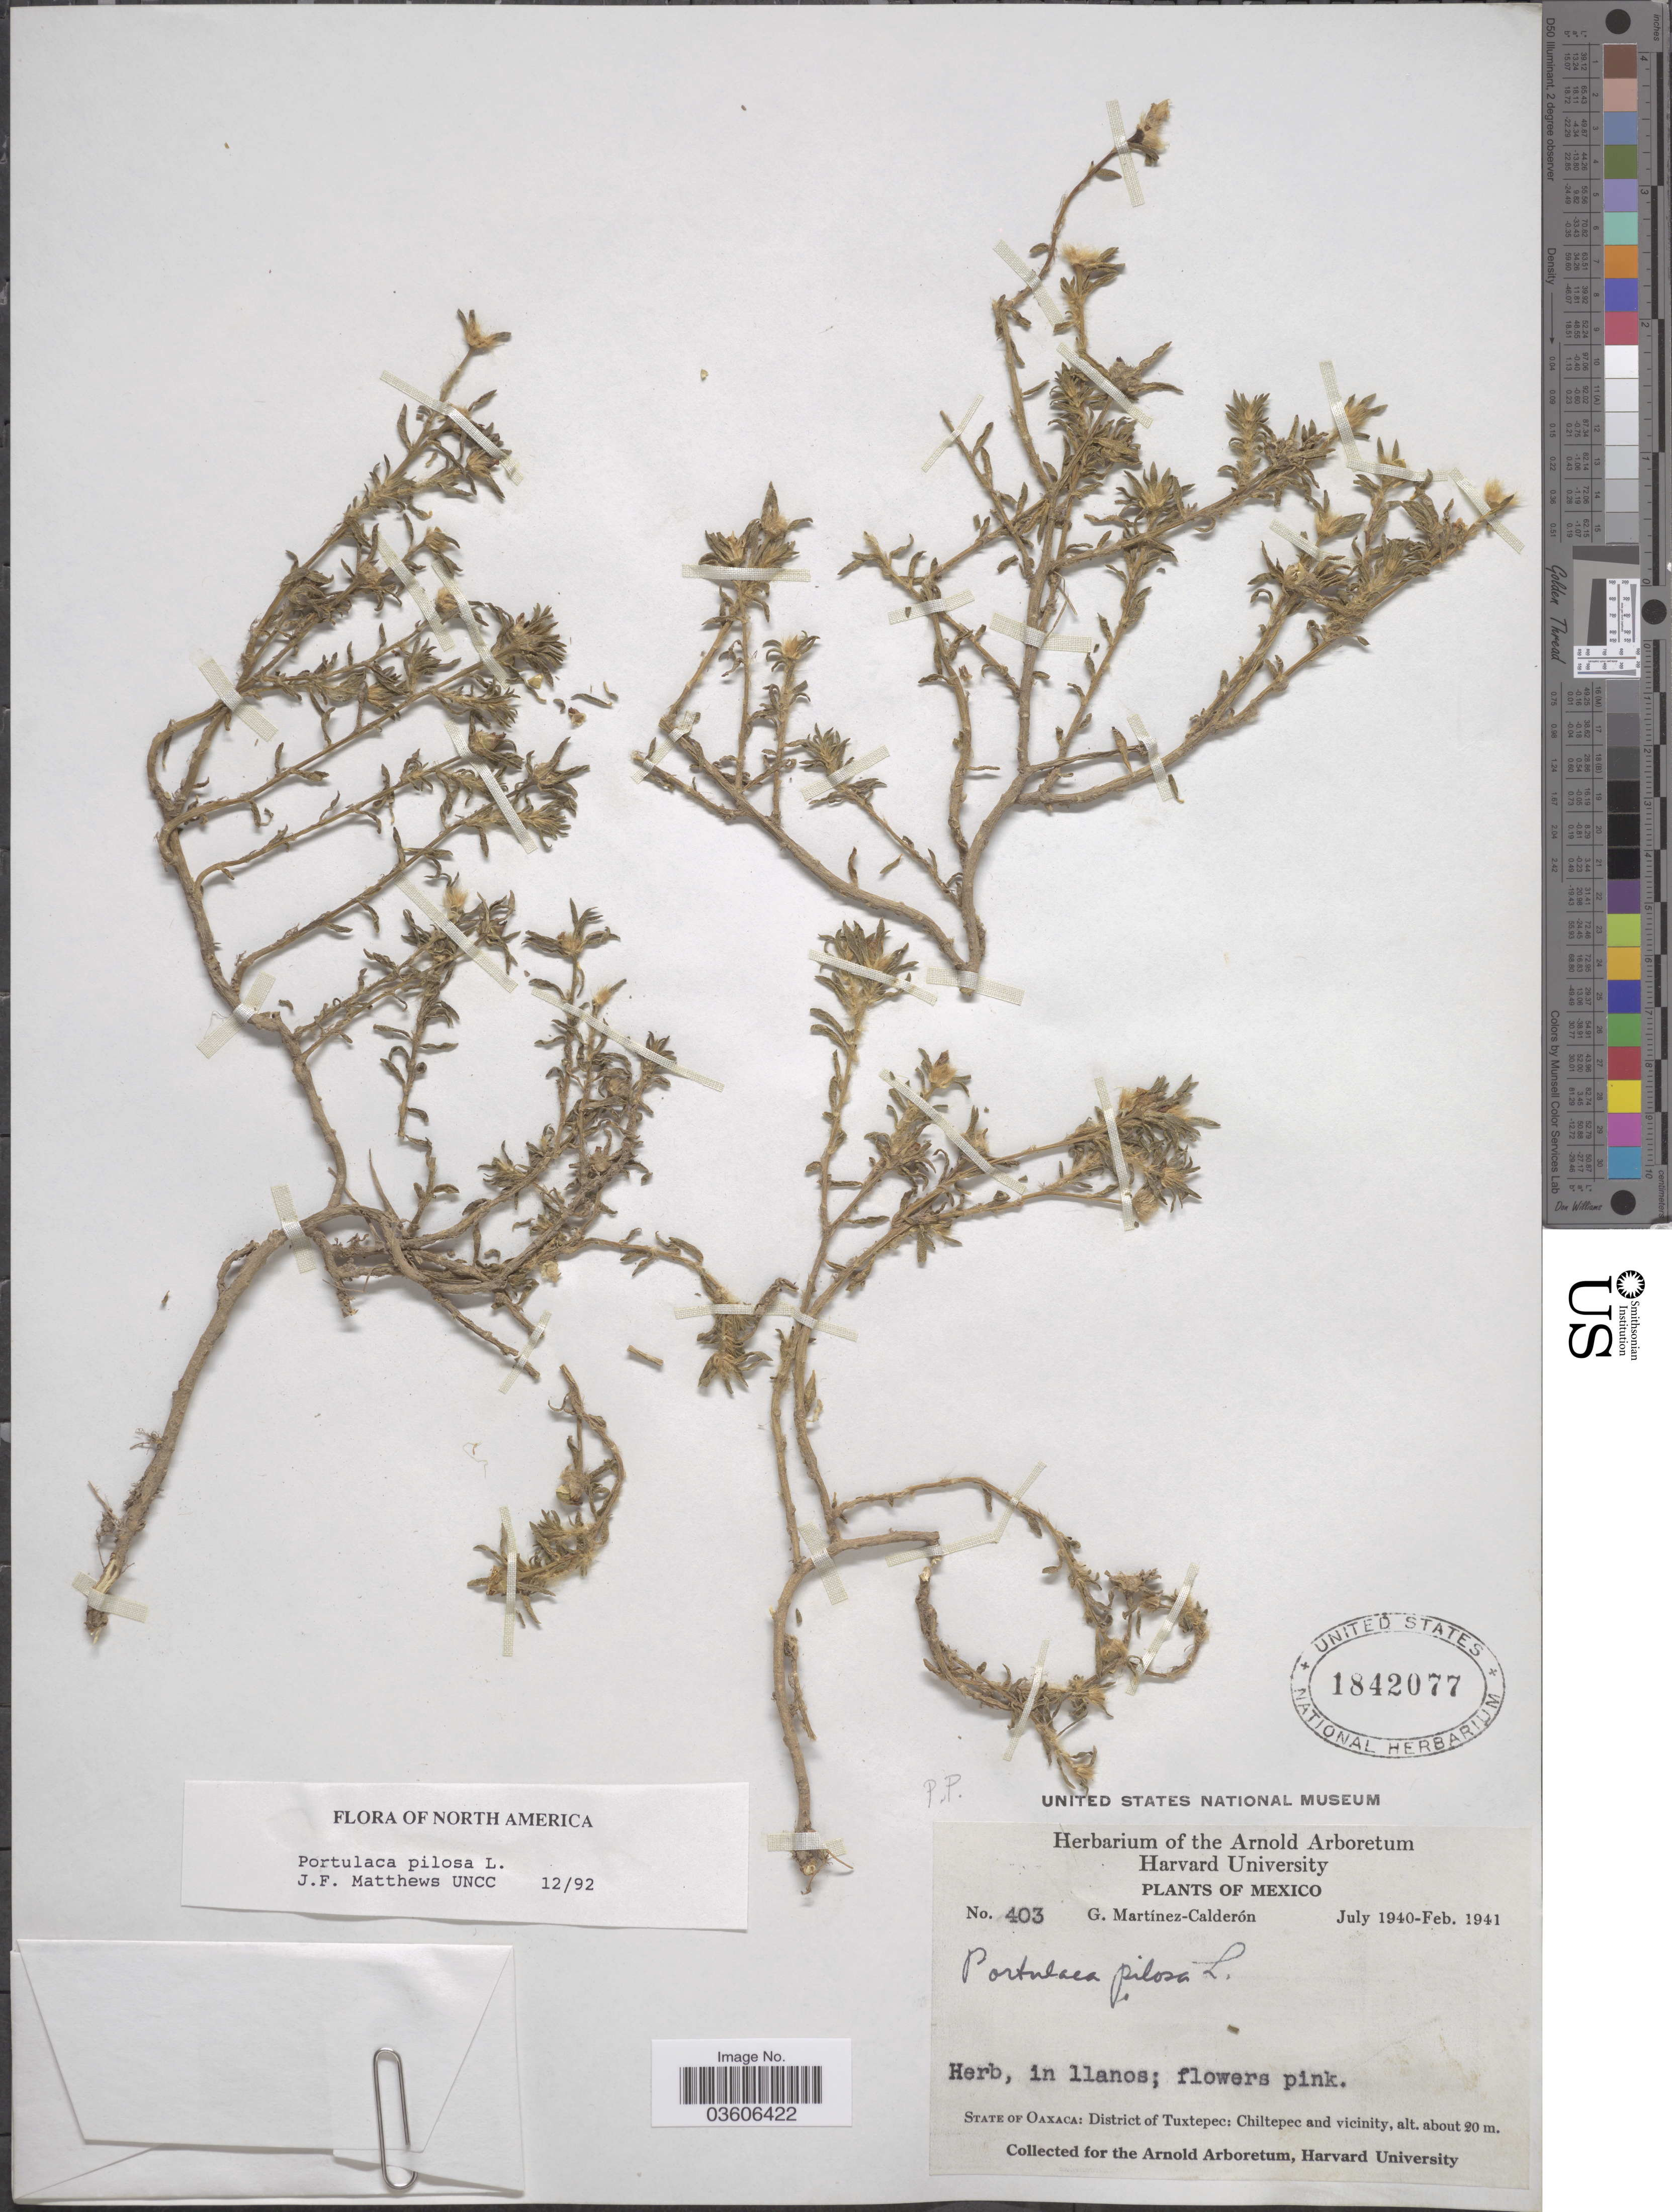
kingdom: Plantae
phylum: Tracheophyta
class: Magnoliopsida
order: Caryophyllales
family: Portulacaceae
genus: Portulaca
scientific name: Portulaca pilosa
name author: L.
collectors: G. Martínez Calderón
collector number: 403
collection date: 1940-07/1941-02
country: Mexico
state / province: Oaxaca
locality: District of Tuxtepec: Chiltepec and vicinity.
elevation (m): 20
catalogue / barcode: US 1842077